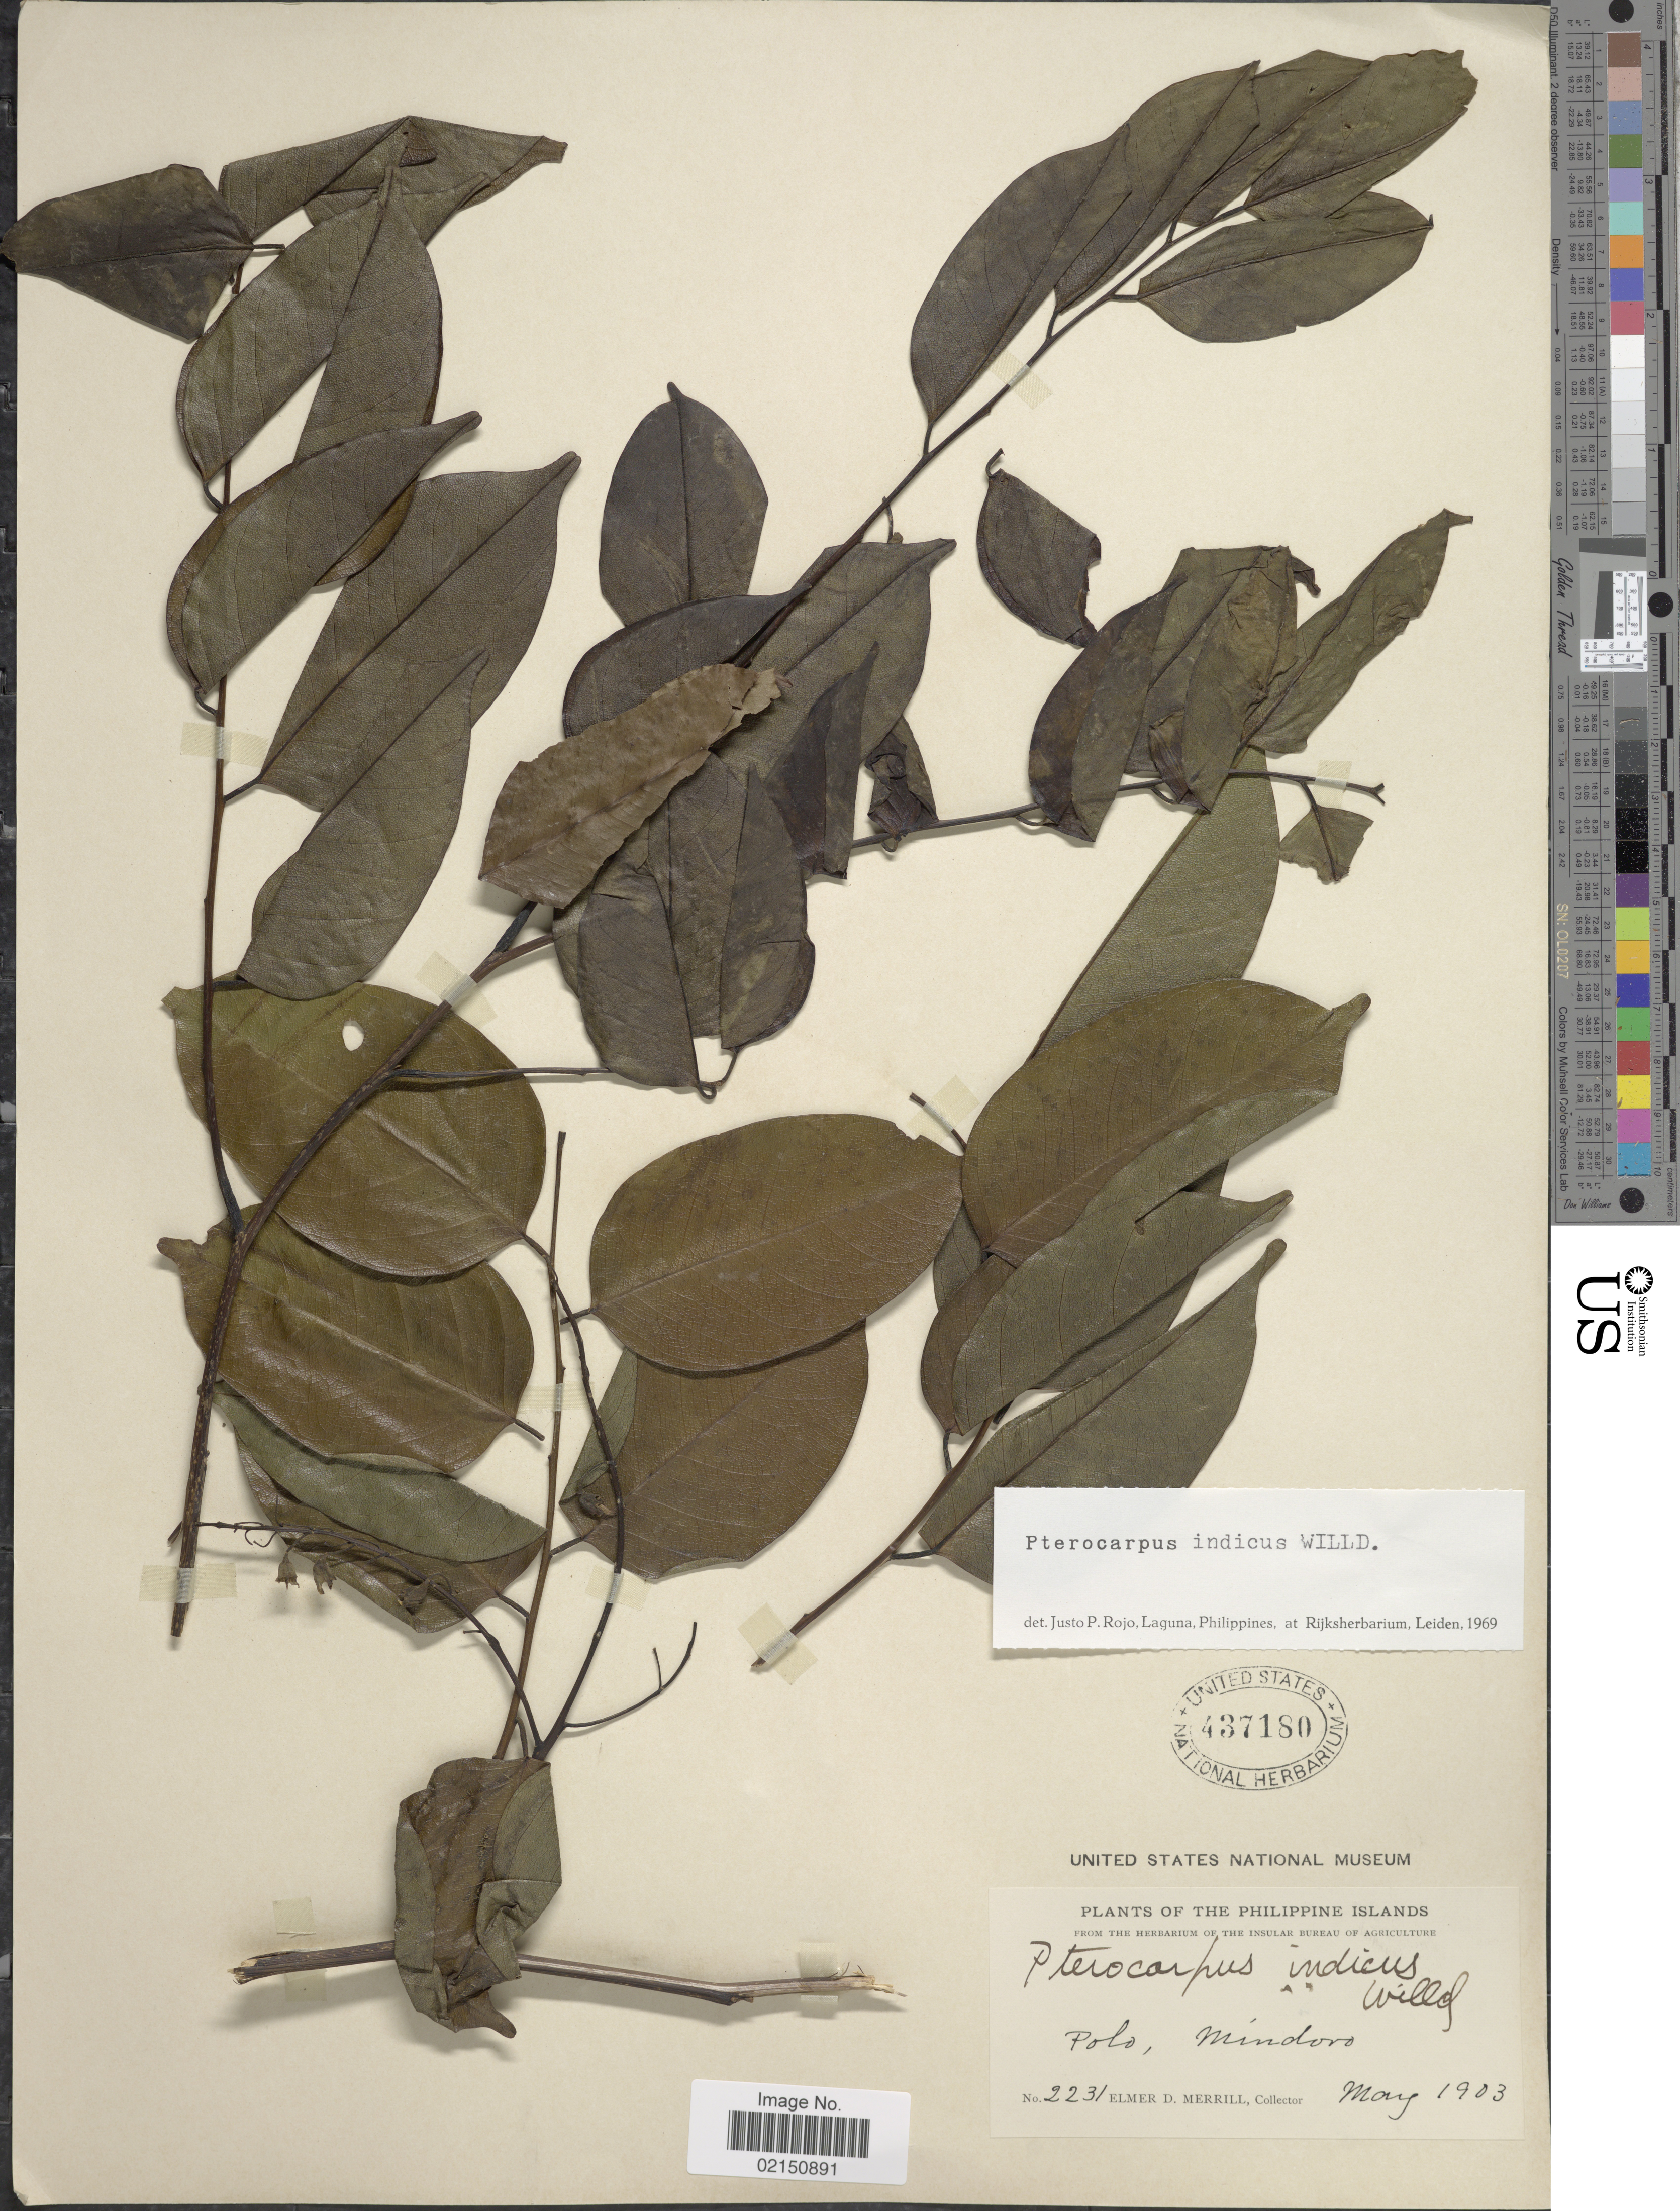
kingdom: Plantae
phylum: Tracheophyta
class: Magnoliopsida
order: Fabales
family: Fabaceae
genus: Pterocarpus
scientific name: Pterocarpus indicus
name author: Willd.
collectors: E. D. Merrill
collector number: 2231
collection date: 1903-05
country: Philippines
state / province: Mimaropa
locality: The Philippine Islands, Polo, Mindoro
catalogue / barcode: US 437180